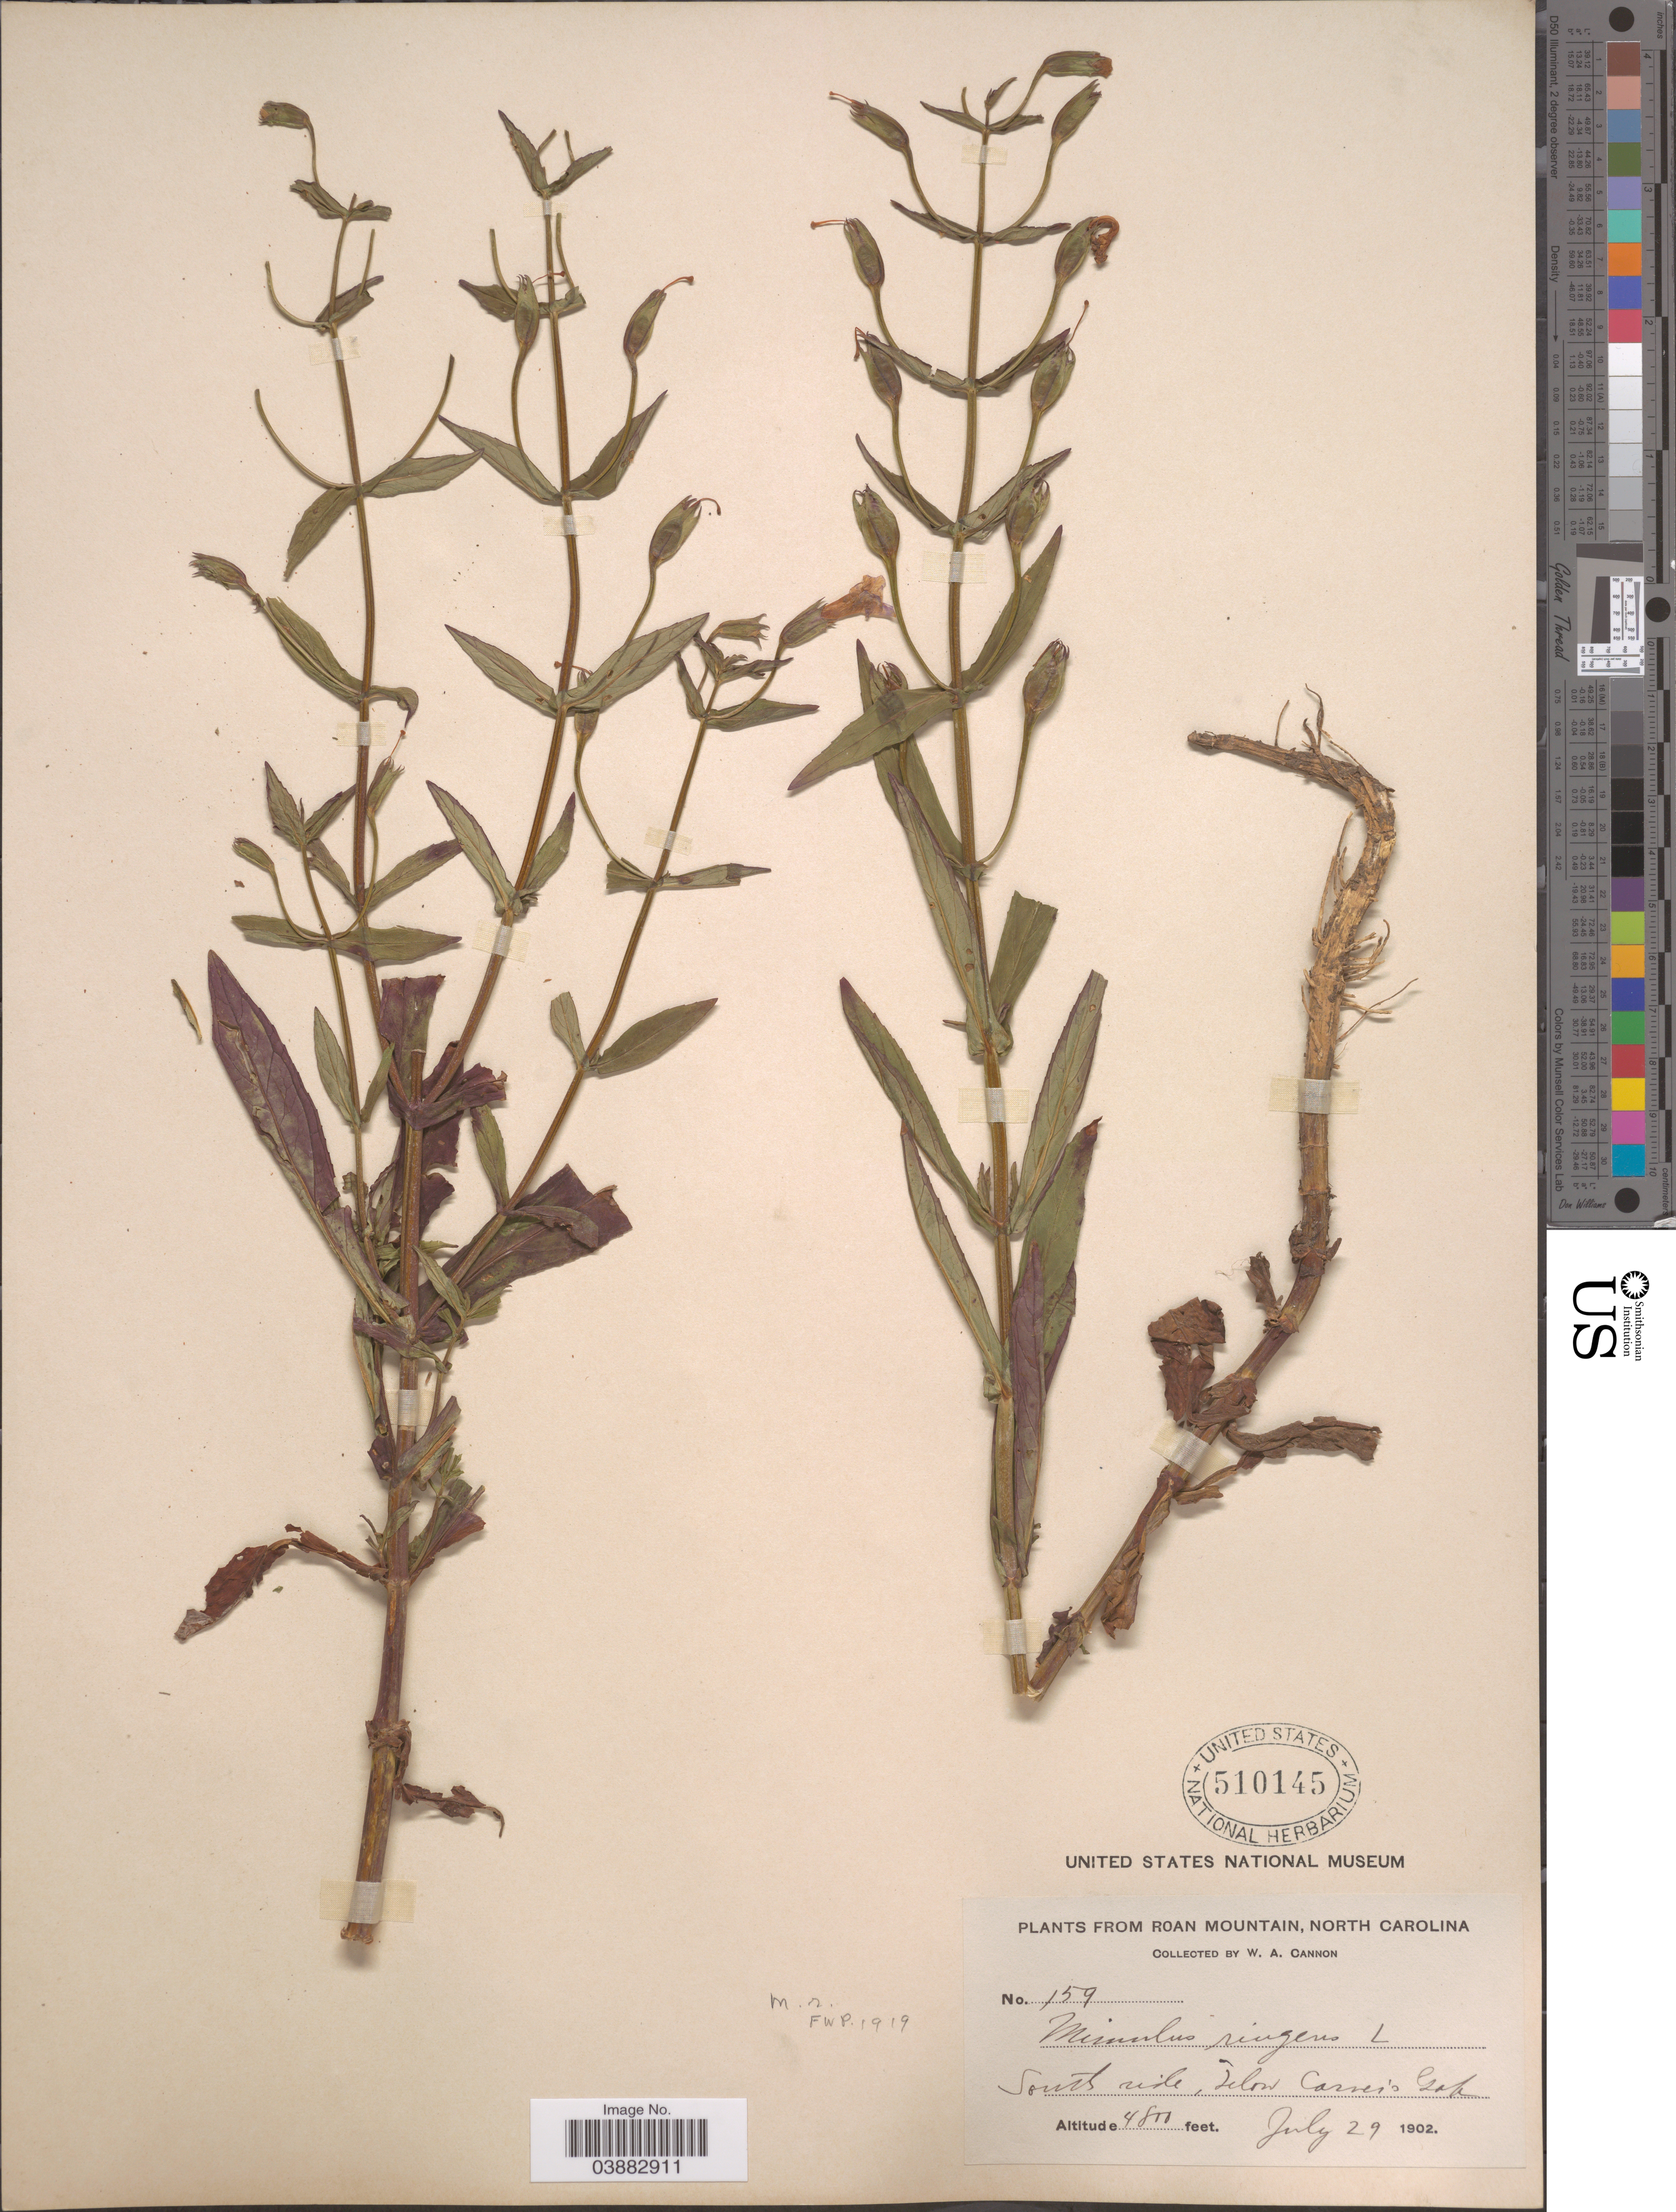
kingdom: Plantae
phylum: Tracheophyta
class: Magnoliopsida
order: Lamiales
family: Phrymaceae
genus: Mimulus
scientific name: Mimulus ringens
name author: L.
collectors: W. Cannon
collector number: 159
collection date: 1902-07-29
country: United States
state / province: North Carolina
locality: Roan Mountain. South side, below Carver's Gap.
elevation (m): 1463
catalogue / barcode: US 510145